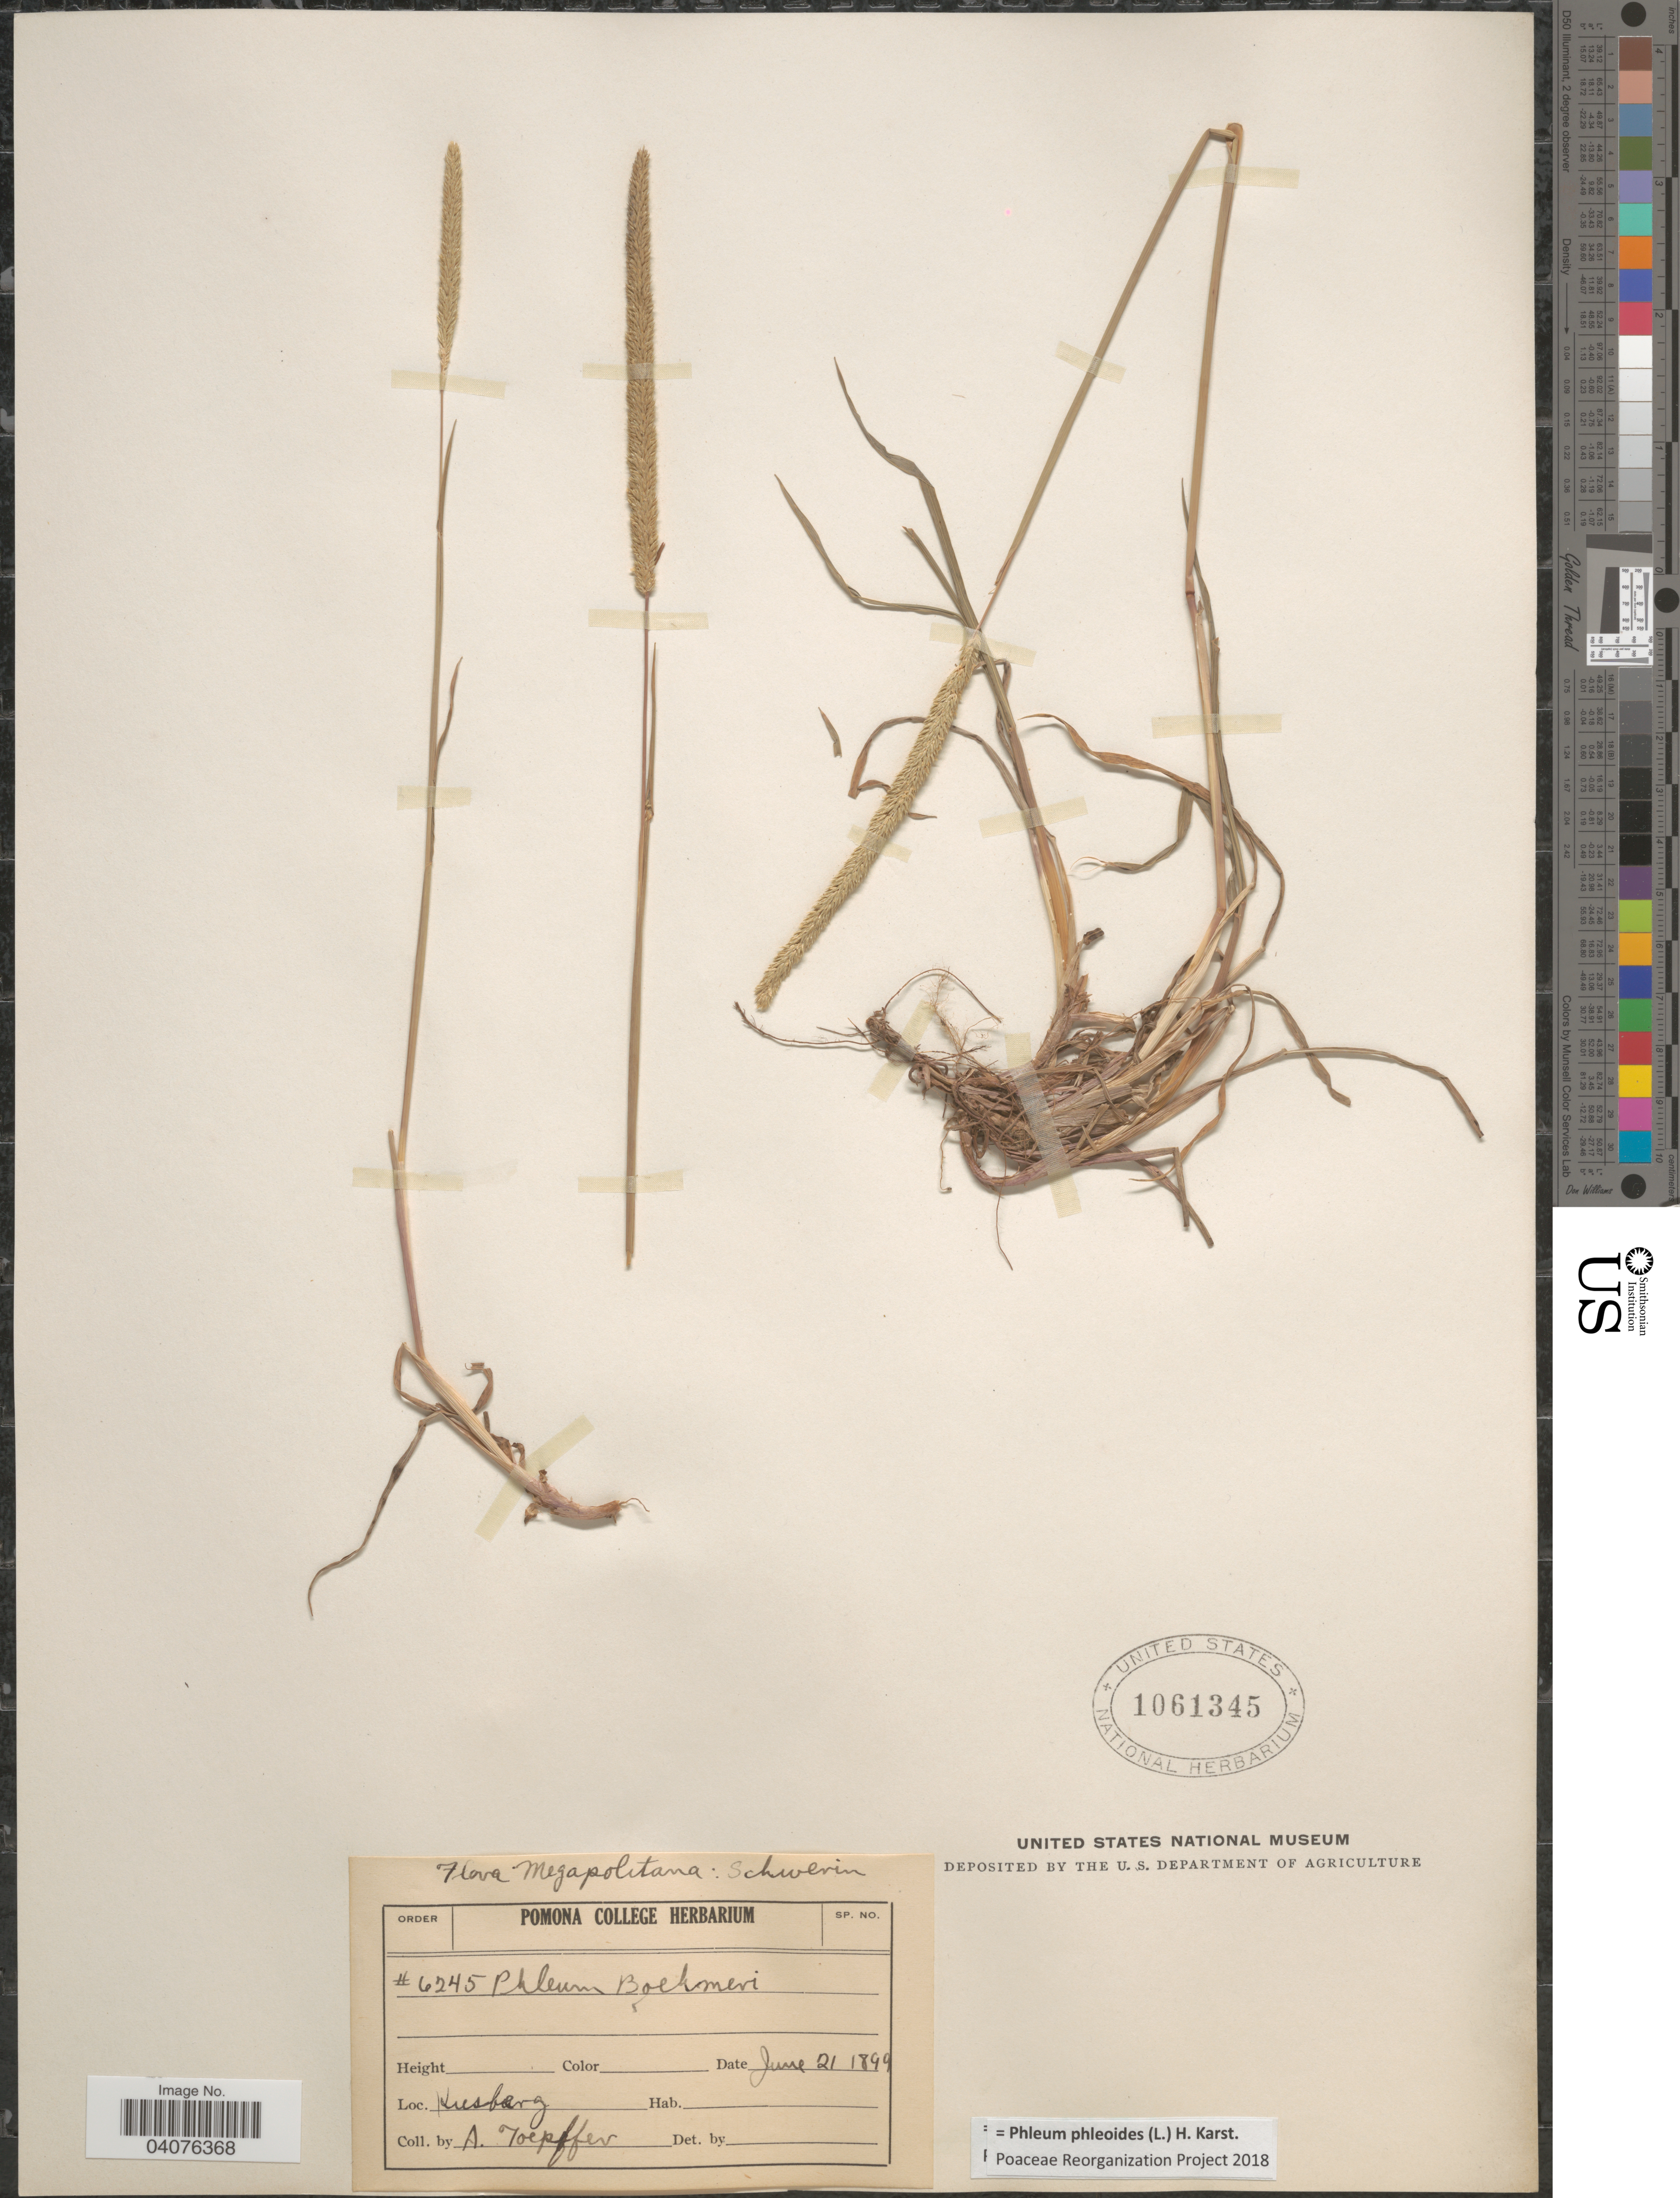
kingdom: Plantae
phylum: Tracheophyta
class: Liliopsida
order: Poales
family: Poaceae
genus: Phleum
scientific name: Phleum phleoides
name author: (L.) H. Karst.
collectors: A. Toepffer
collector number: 6245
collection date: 1899-06-21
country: Germany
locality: Megapolitana: Schwerin. Kusbarg [interpreted].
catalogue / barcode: US 1061345